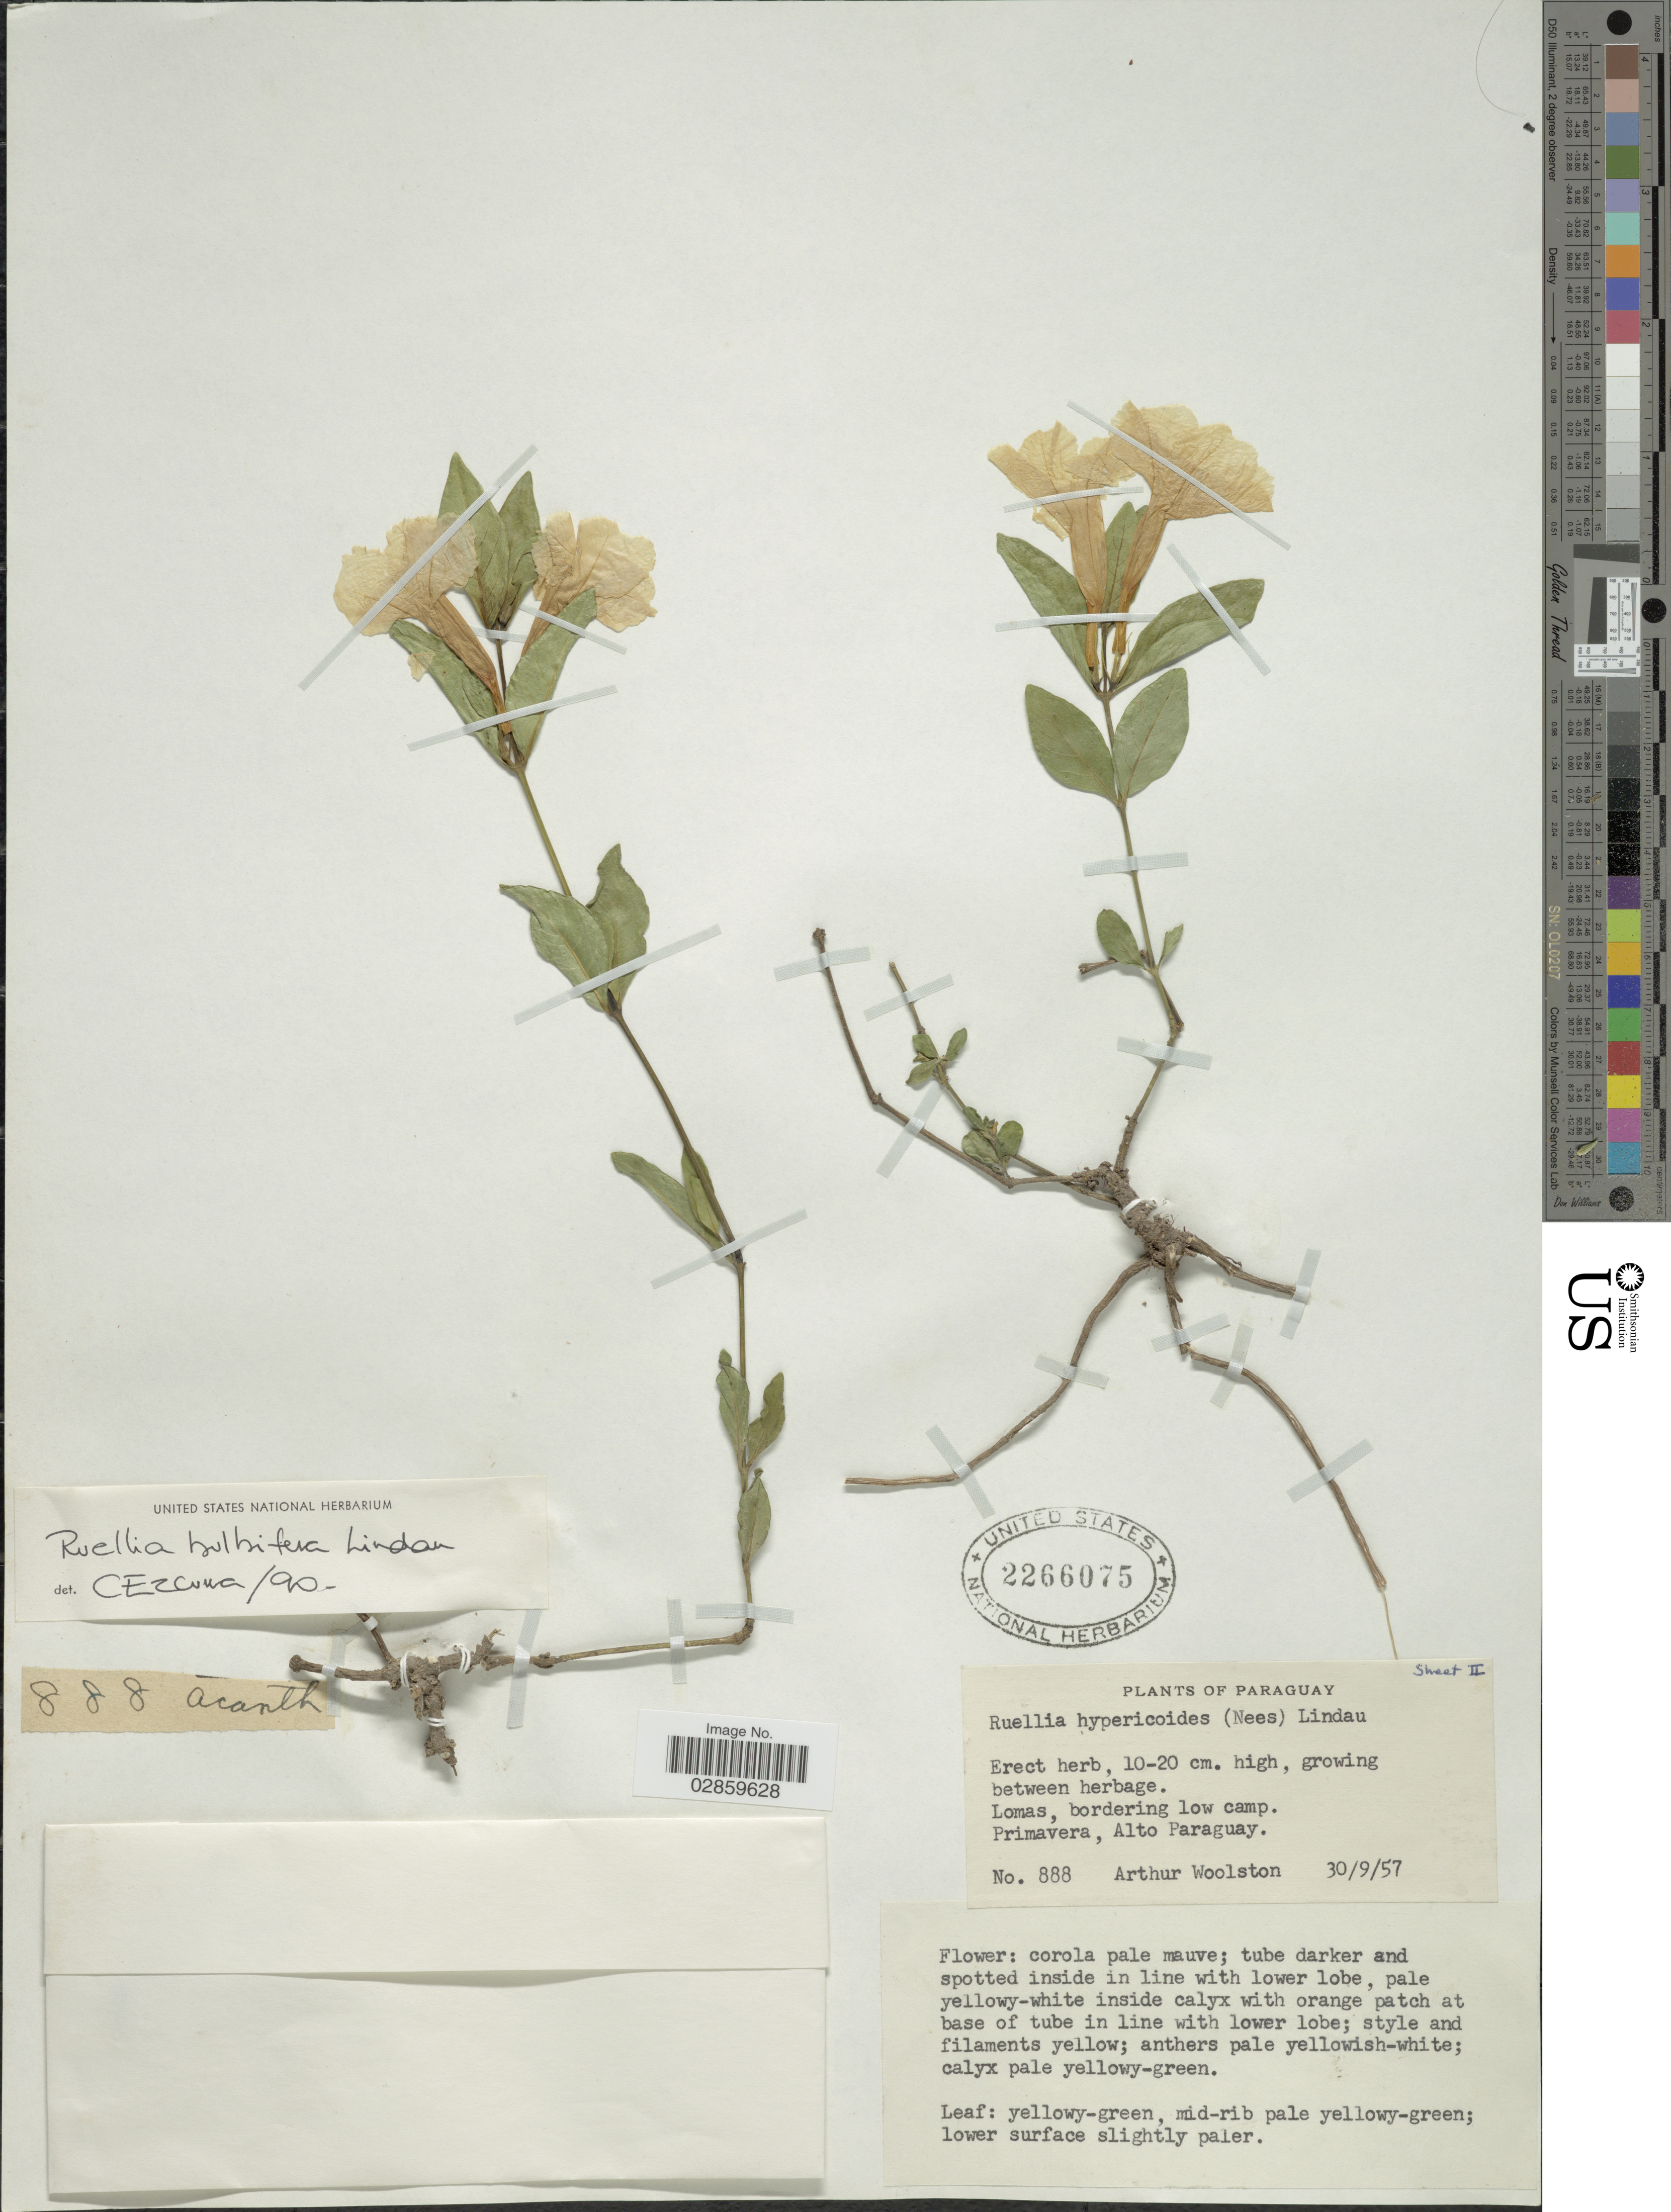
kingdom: Plantae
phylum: Tracheophyta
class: Magnoliopsida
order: Lamiales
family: Acanthaceae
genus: Ruellia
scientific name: Ruellia bulbifera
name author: Lindau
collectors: A. L. Woolston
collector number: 888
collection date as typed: Transcribed d/m/y: 30/9/57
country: Paraguay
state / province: Alto Paraguay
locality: Primavera. Lomas.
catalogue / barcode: US 2266075